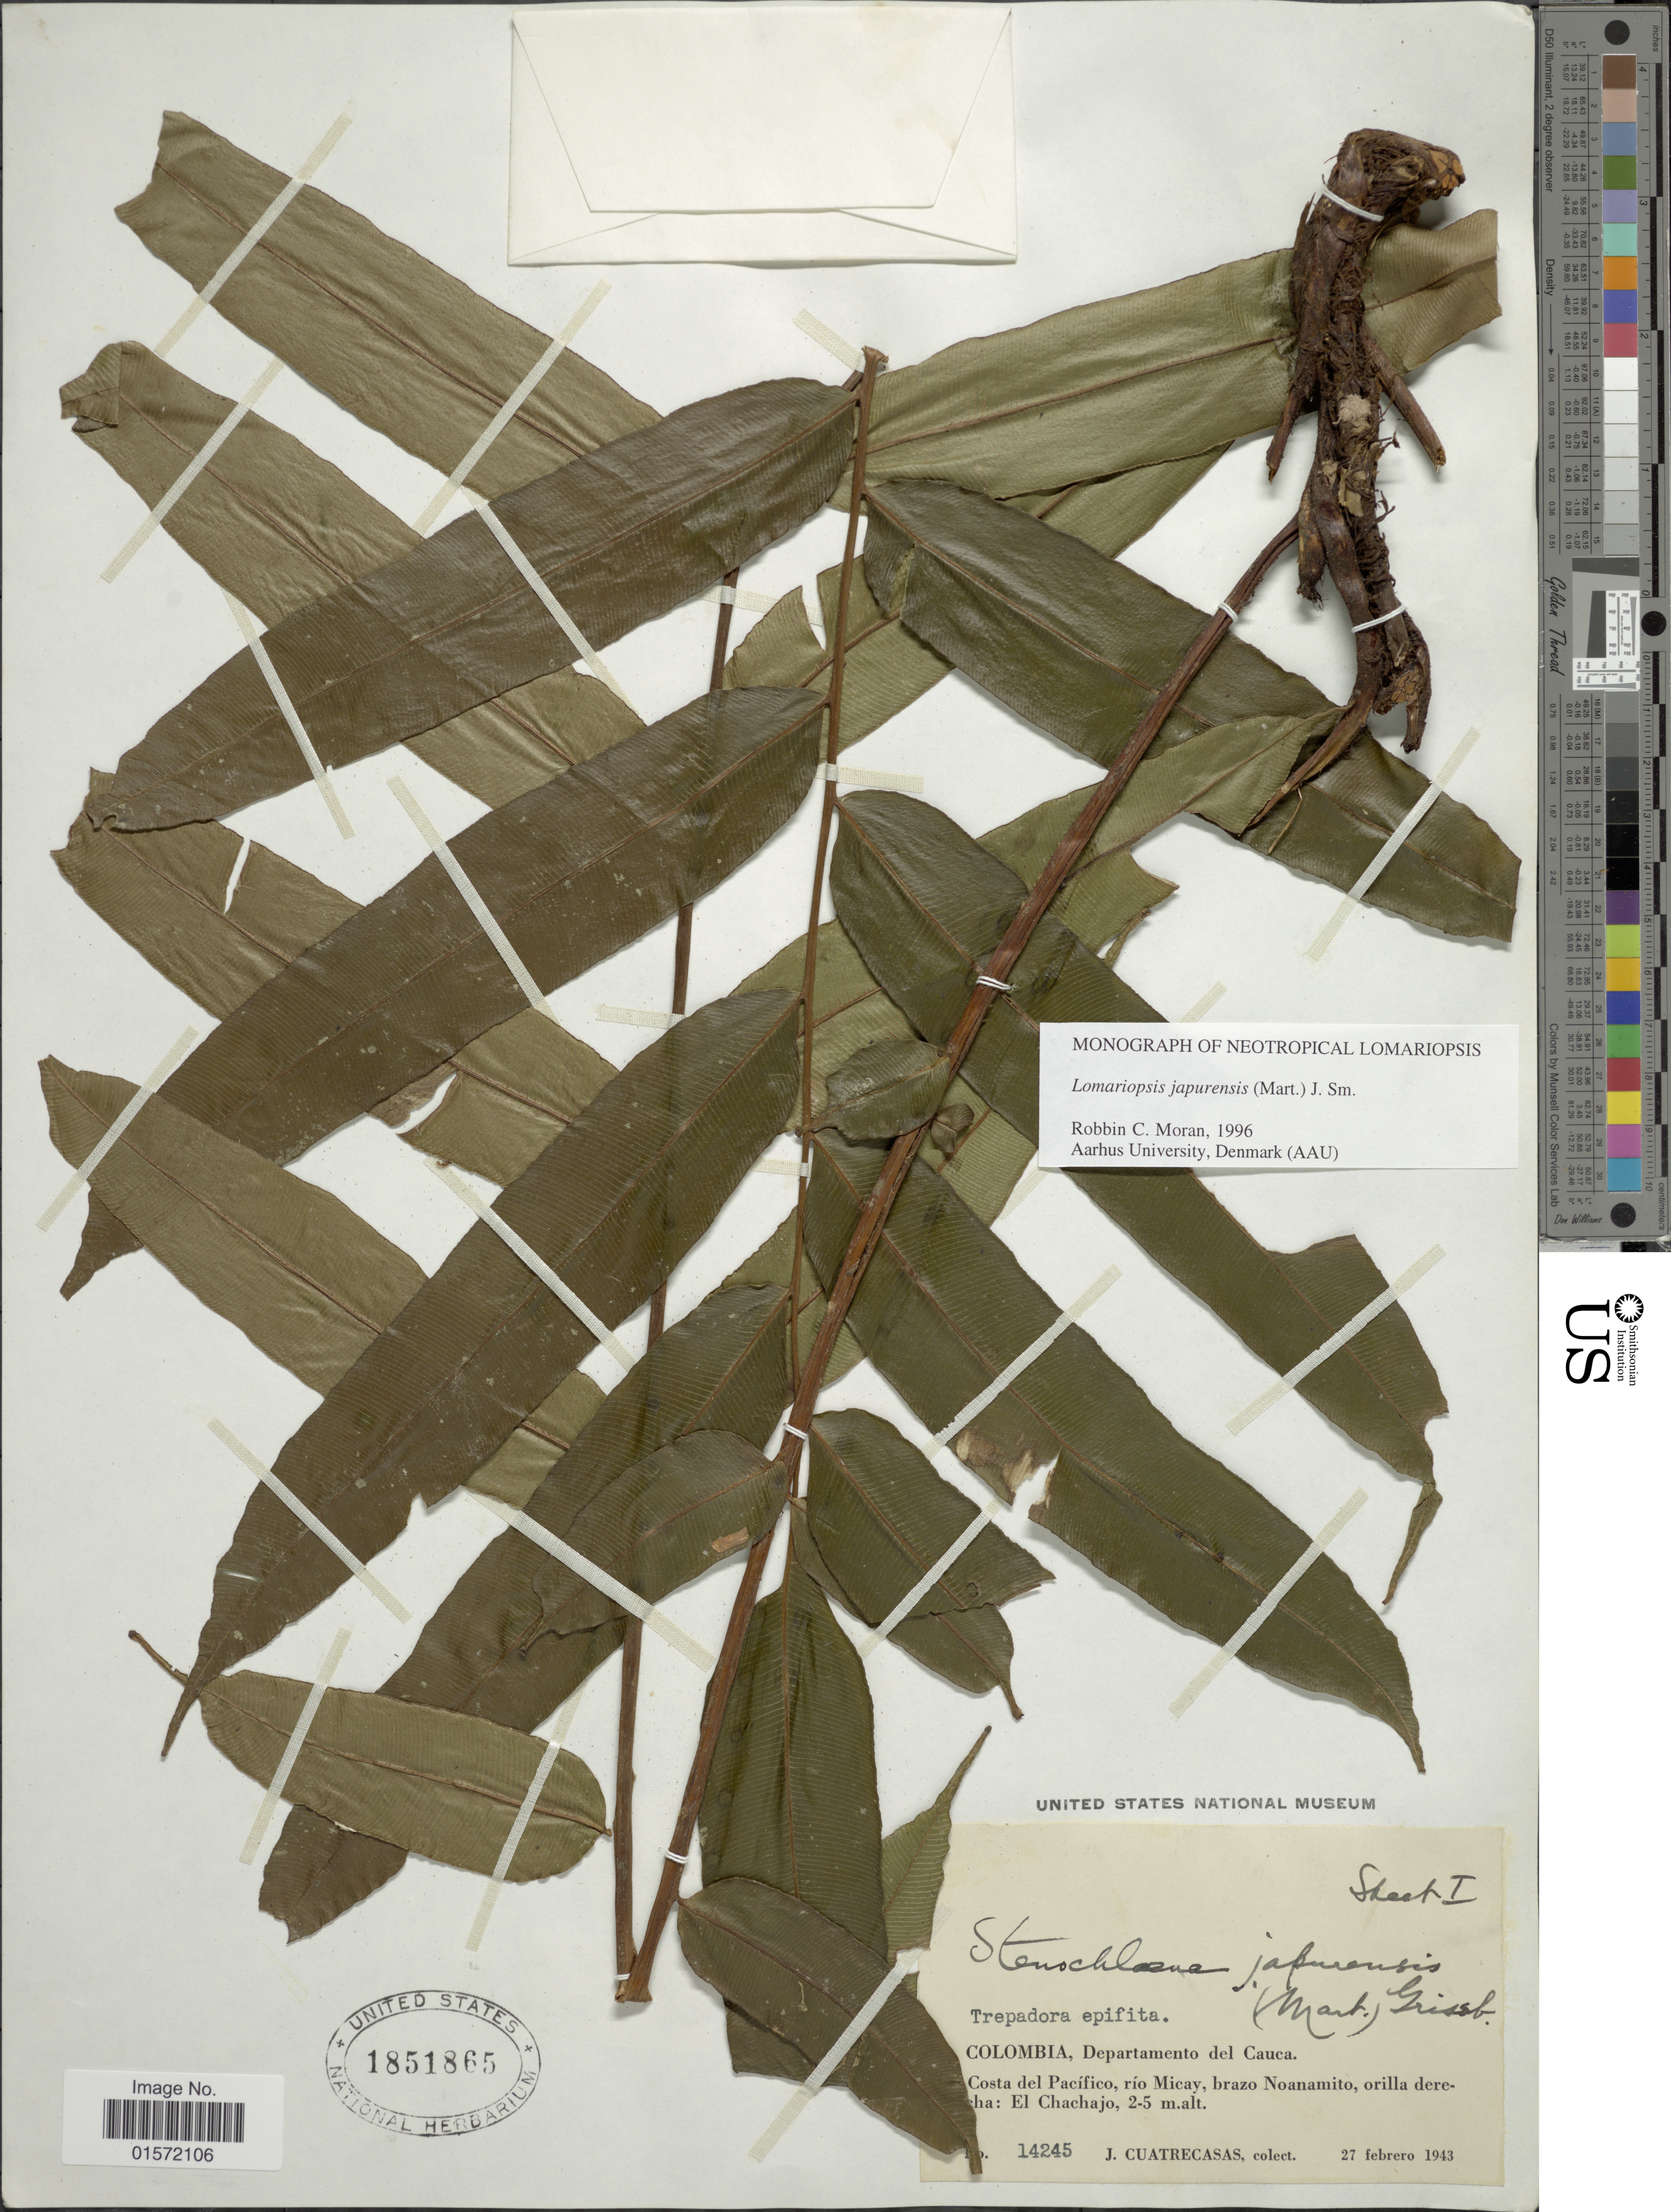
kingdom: Plantae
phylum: Tracheophyta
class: Polypodiopsida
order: Polypodiales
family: Lomariopsidaceae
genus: Lomariopsis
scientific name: Lomariopsis japurensis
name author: (Mart.) J. Sm.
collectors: J. Cuatrecasas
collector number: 14245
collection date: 1943-02-27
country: Colombia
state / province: Cauca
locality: Departamento del Cauca, Costa del Pacifico, río Micay, brazo Noanamito, orilla derecha: El Chachajo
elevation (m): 2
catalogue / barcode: US 1851865